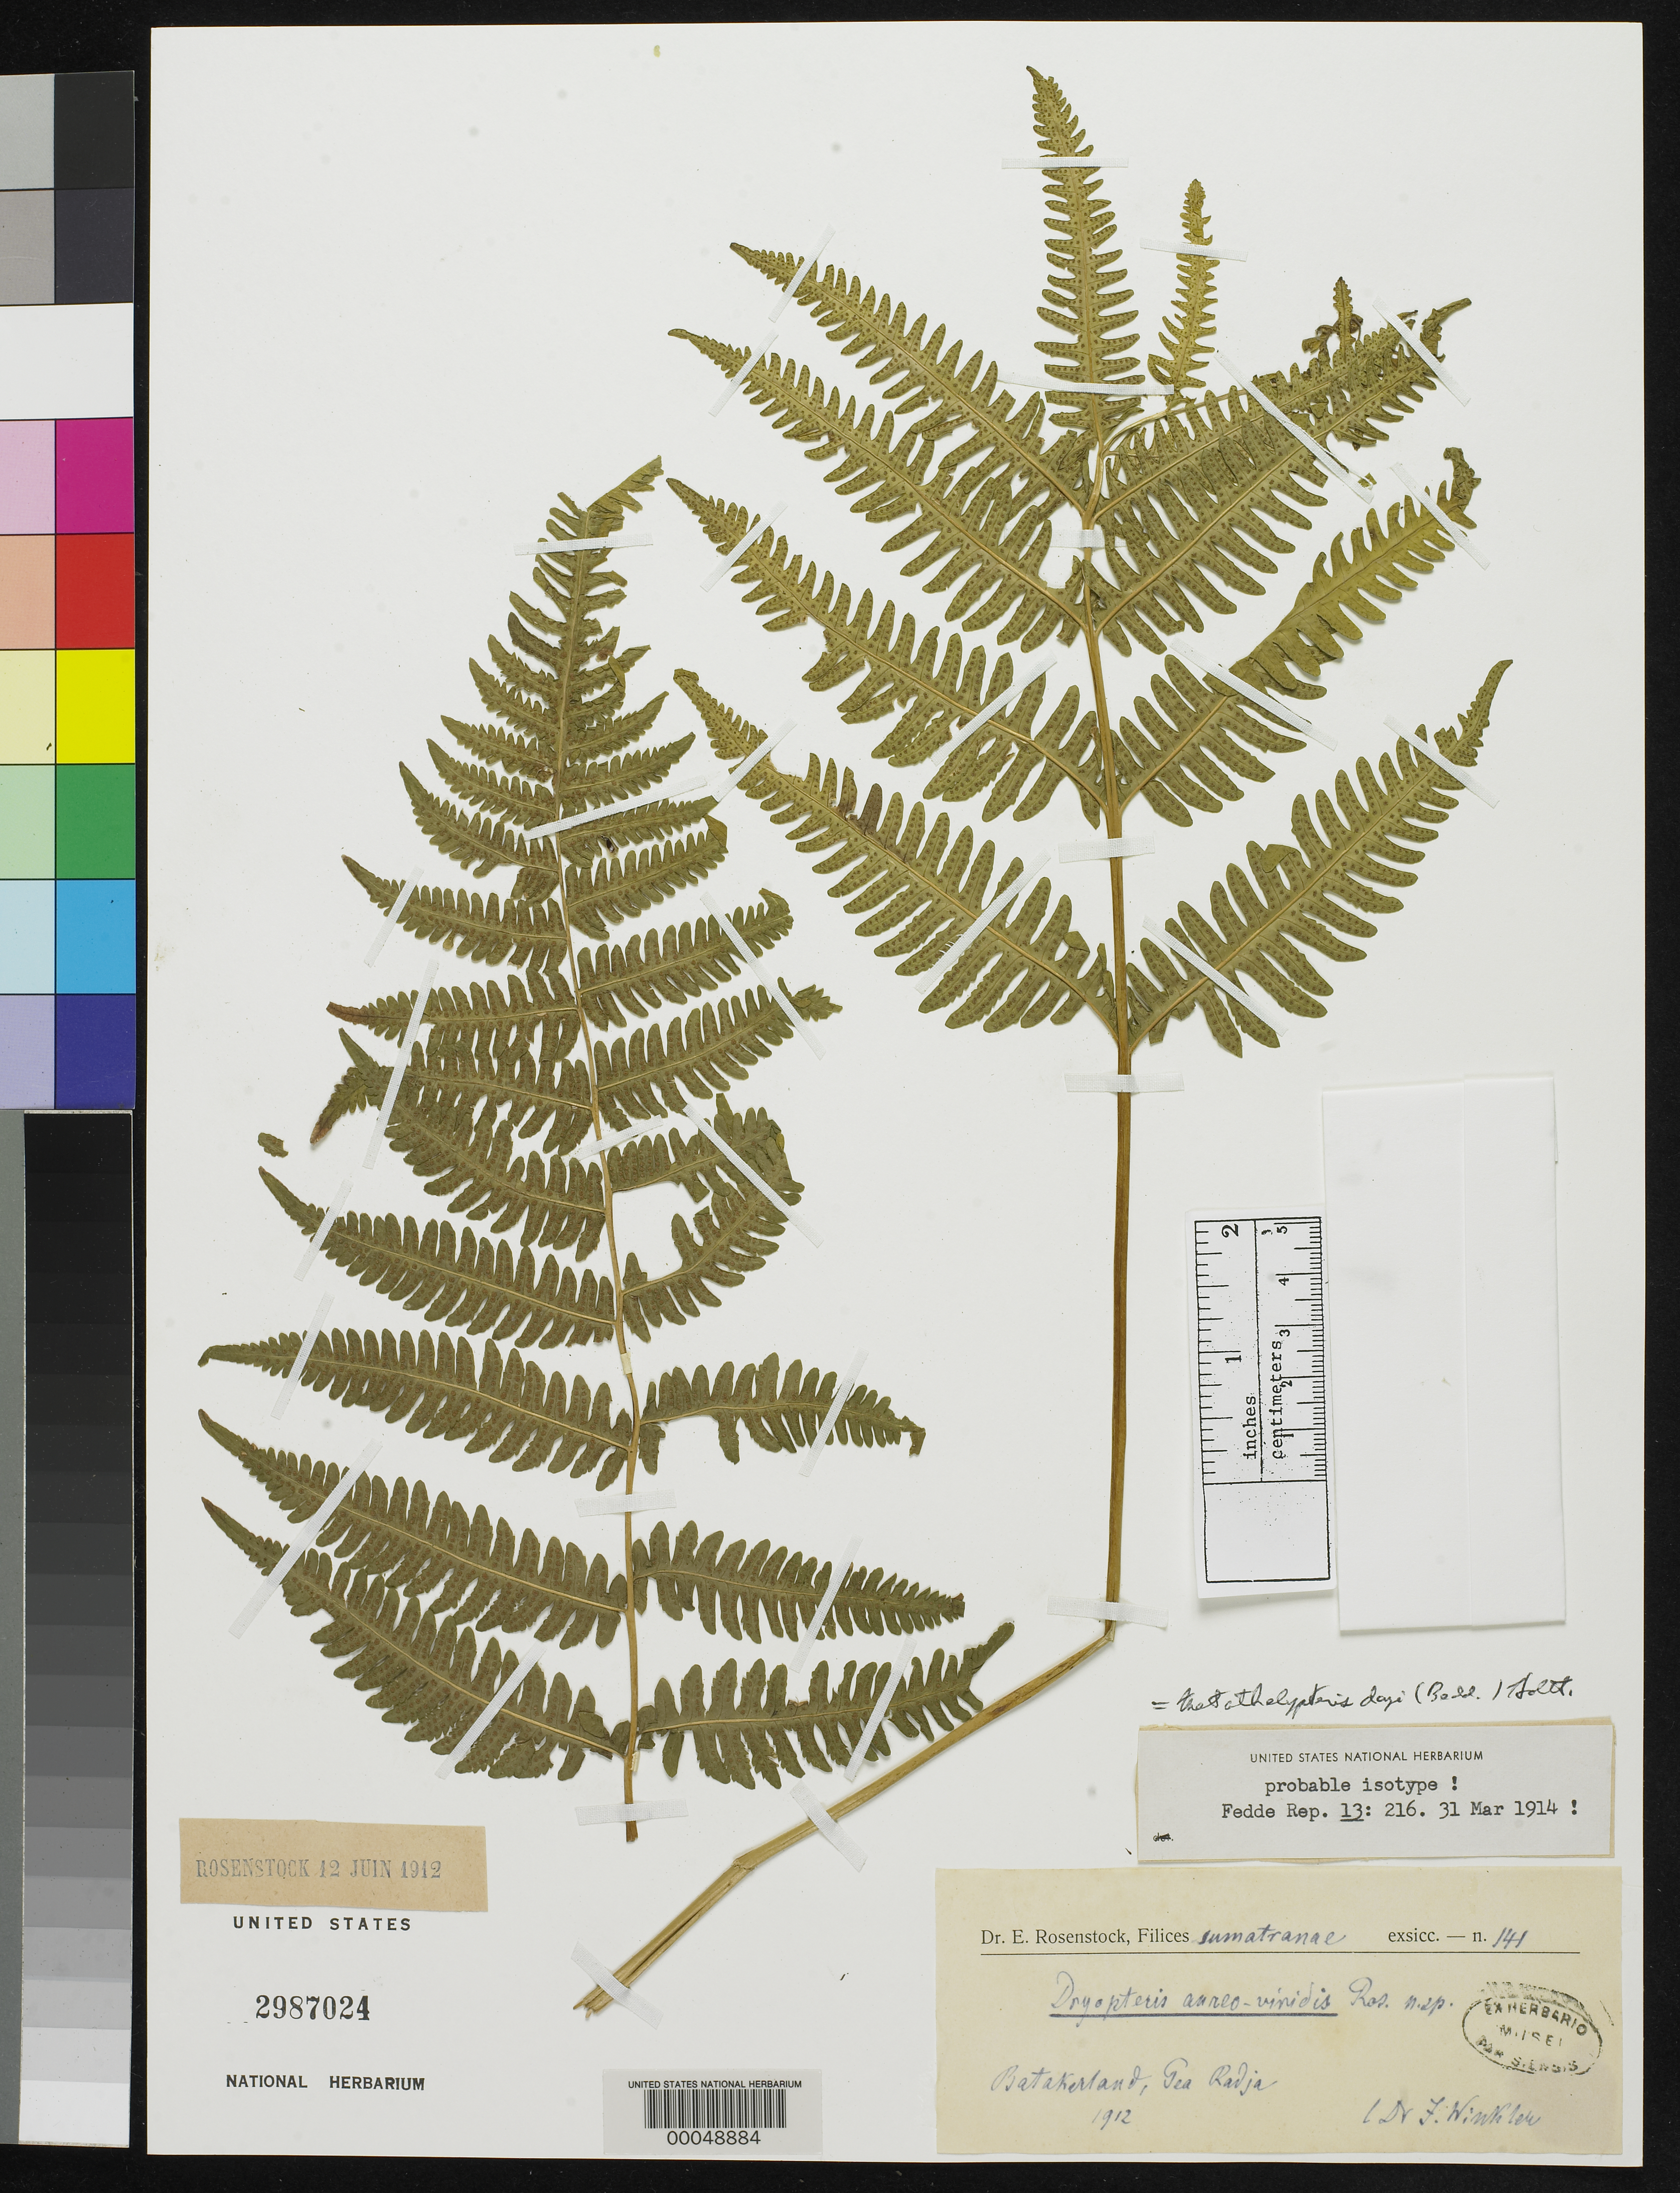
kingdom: Plantae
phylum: Tracheophyta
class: Polypodiopsida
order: Polypodiales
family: Dryopteridaceae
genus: Dryopteris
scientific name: Dryopteris aureo-viridis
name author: Rosenst.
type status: Isotype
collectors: J. Winkler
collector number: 179/Ros. Fil. Sumatr. Exs. 141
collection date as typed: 1911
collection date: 1911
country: Indonesia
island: Sumatra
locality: Batakerland, Pea Radja.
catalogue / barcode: US 2987024